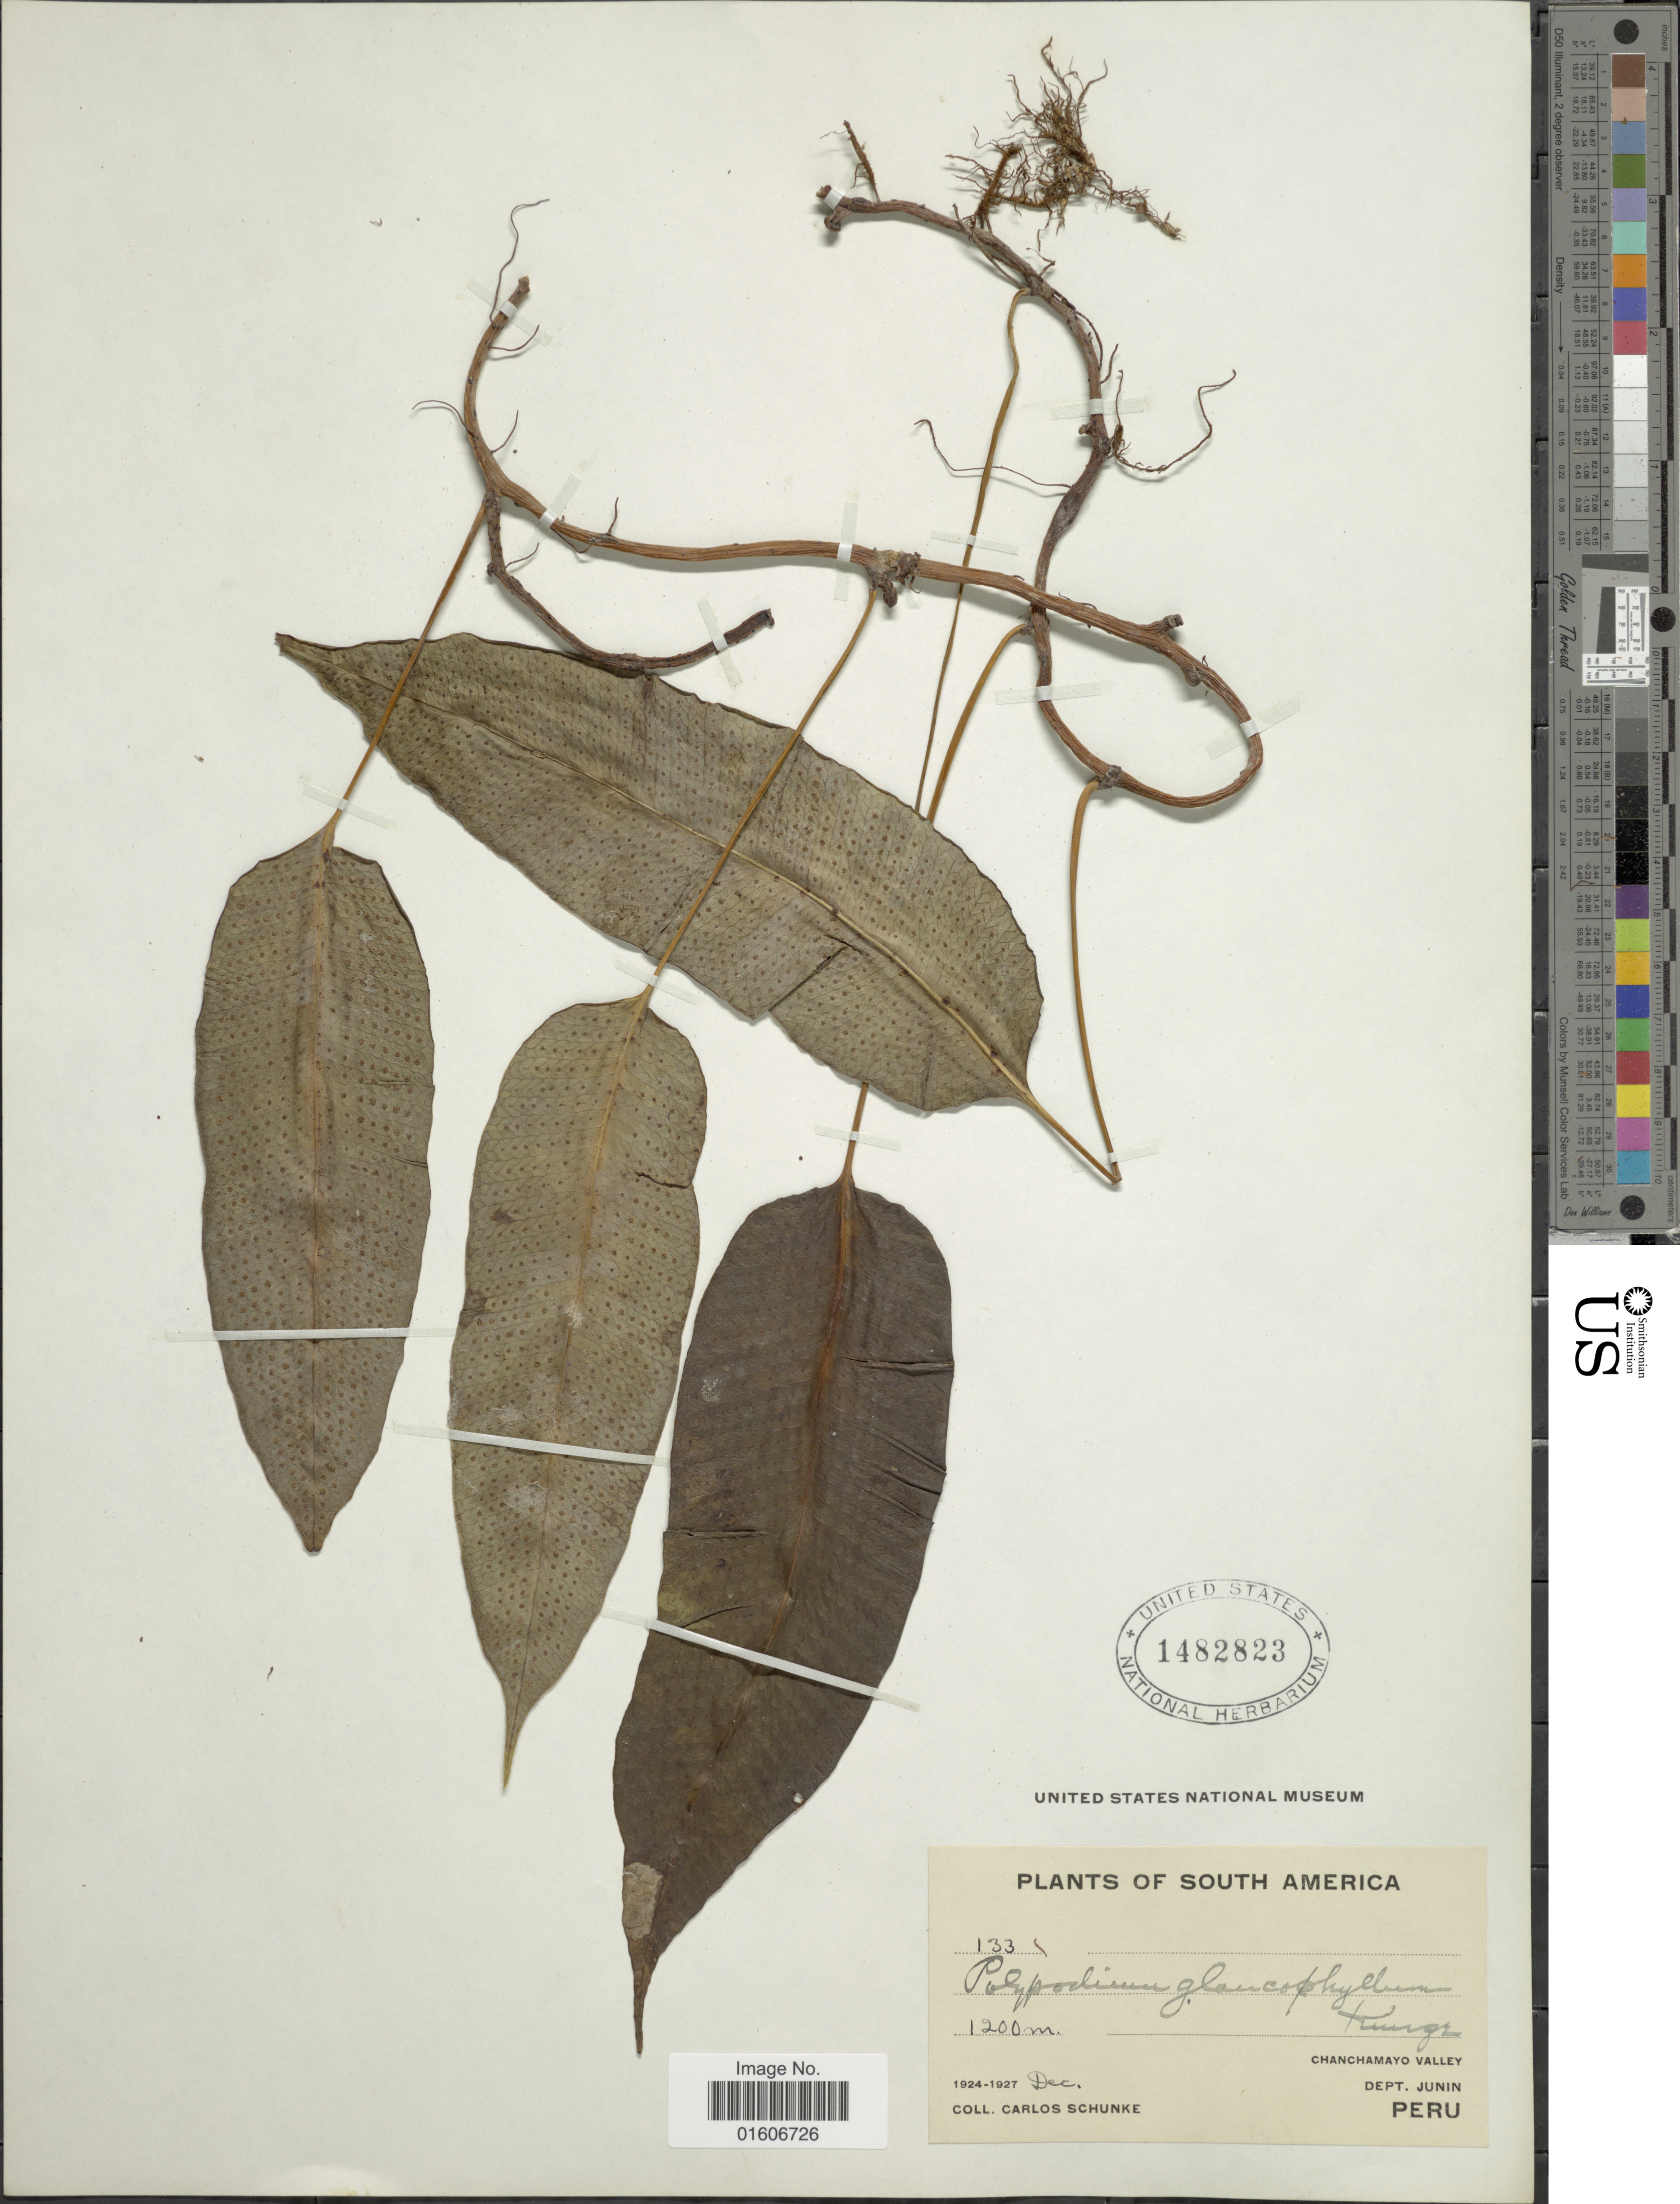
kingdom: Plantae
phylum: Tracheophyta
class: Polypodiopsida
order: Polypodiales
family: Polypodiaceae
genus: Serpocaulon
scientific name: Serpocaulon levigatum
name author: (Cav.) A.R. Sm.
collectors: C. Schunke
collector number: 133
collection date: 1924-12/1927-12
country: Peru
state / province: Junín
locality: Chanchamayo Valley, Dep.t Junin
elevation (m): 1200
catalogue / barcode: US 1482823